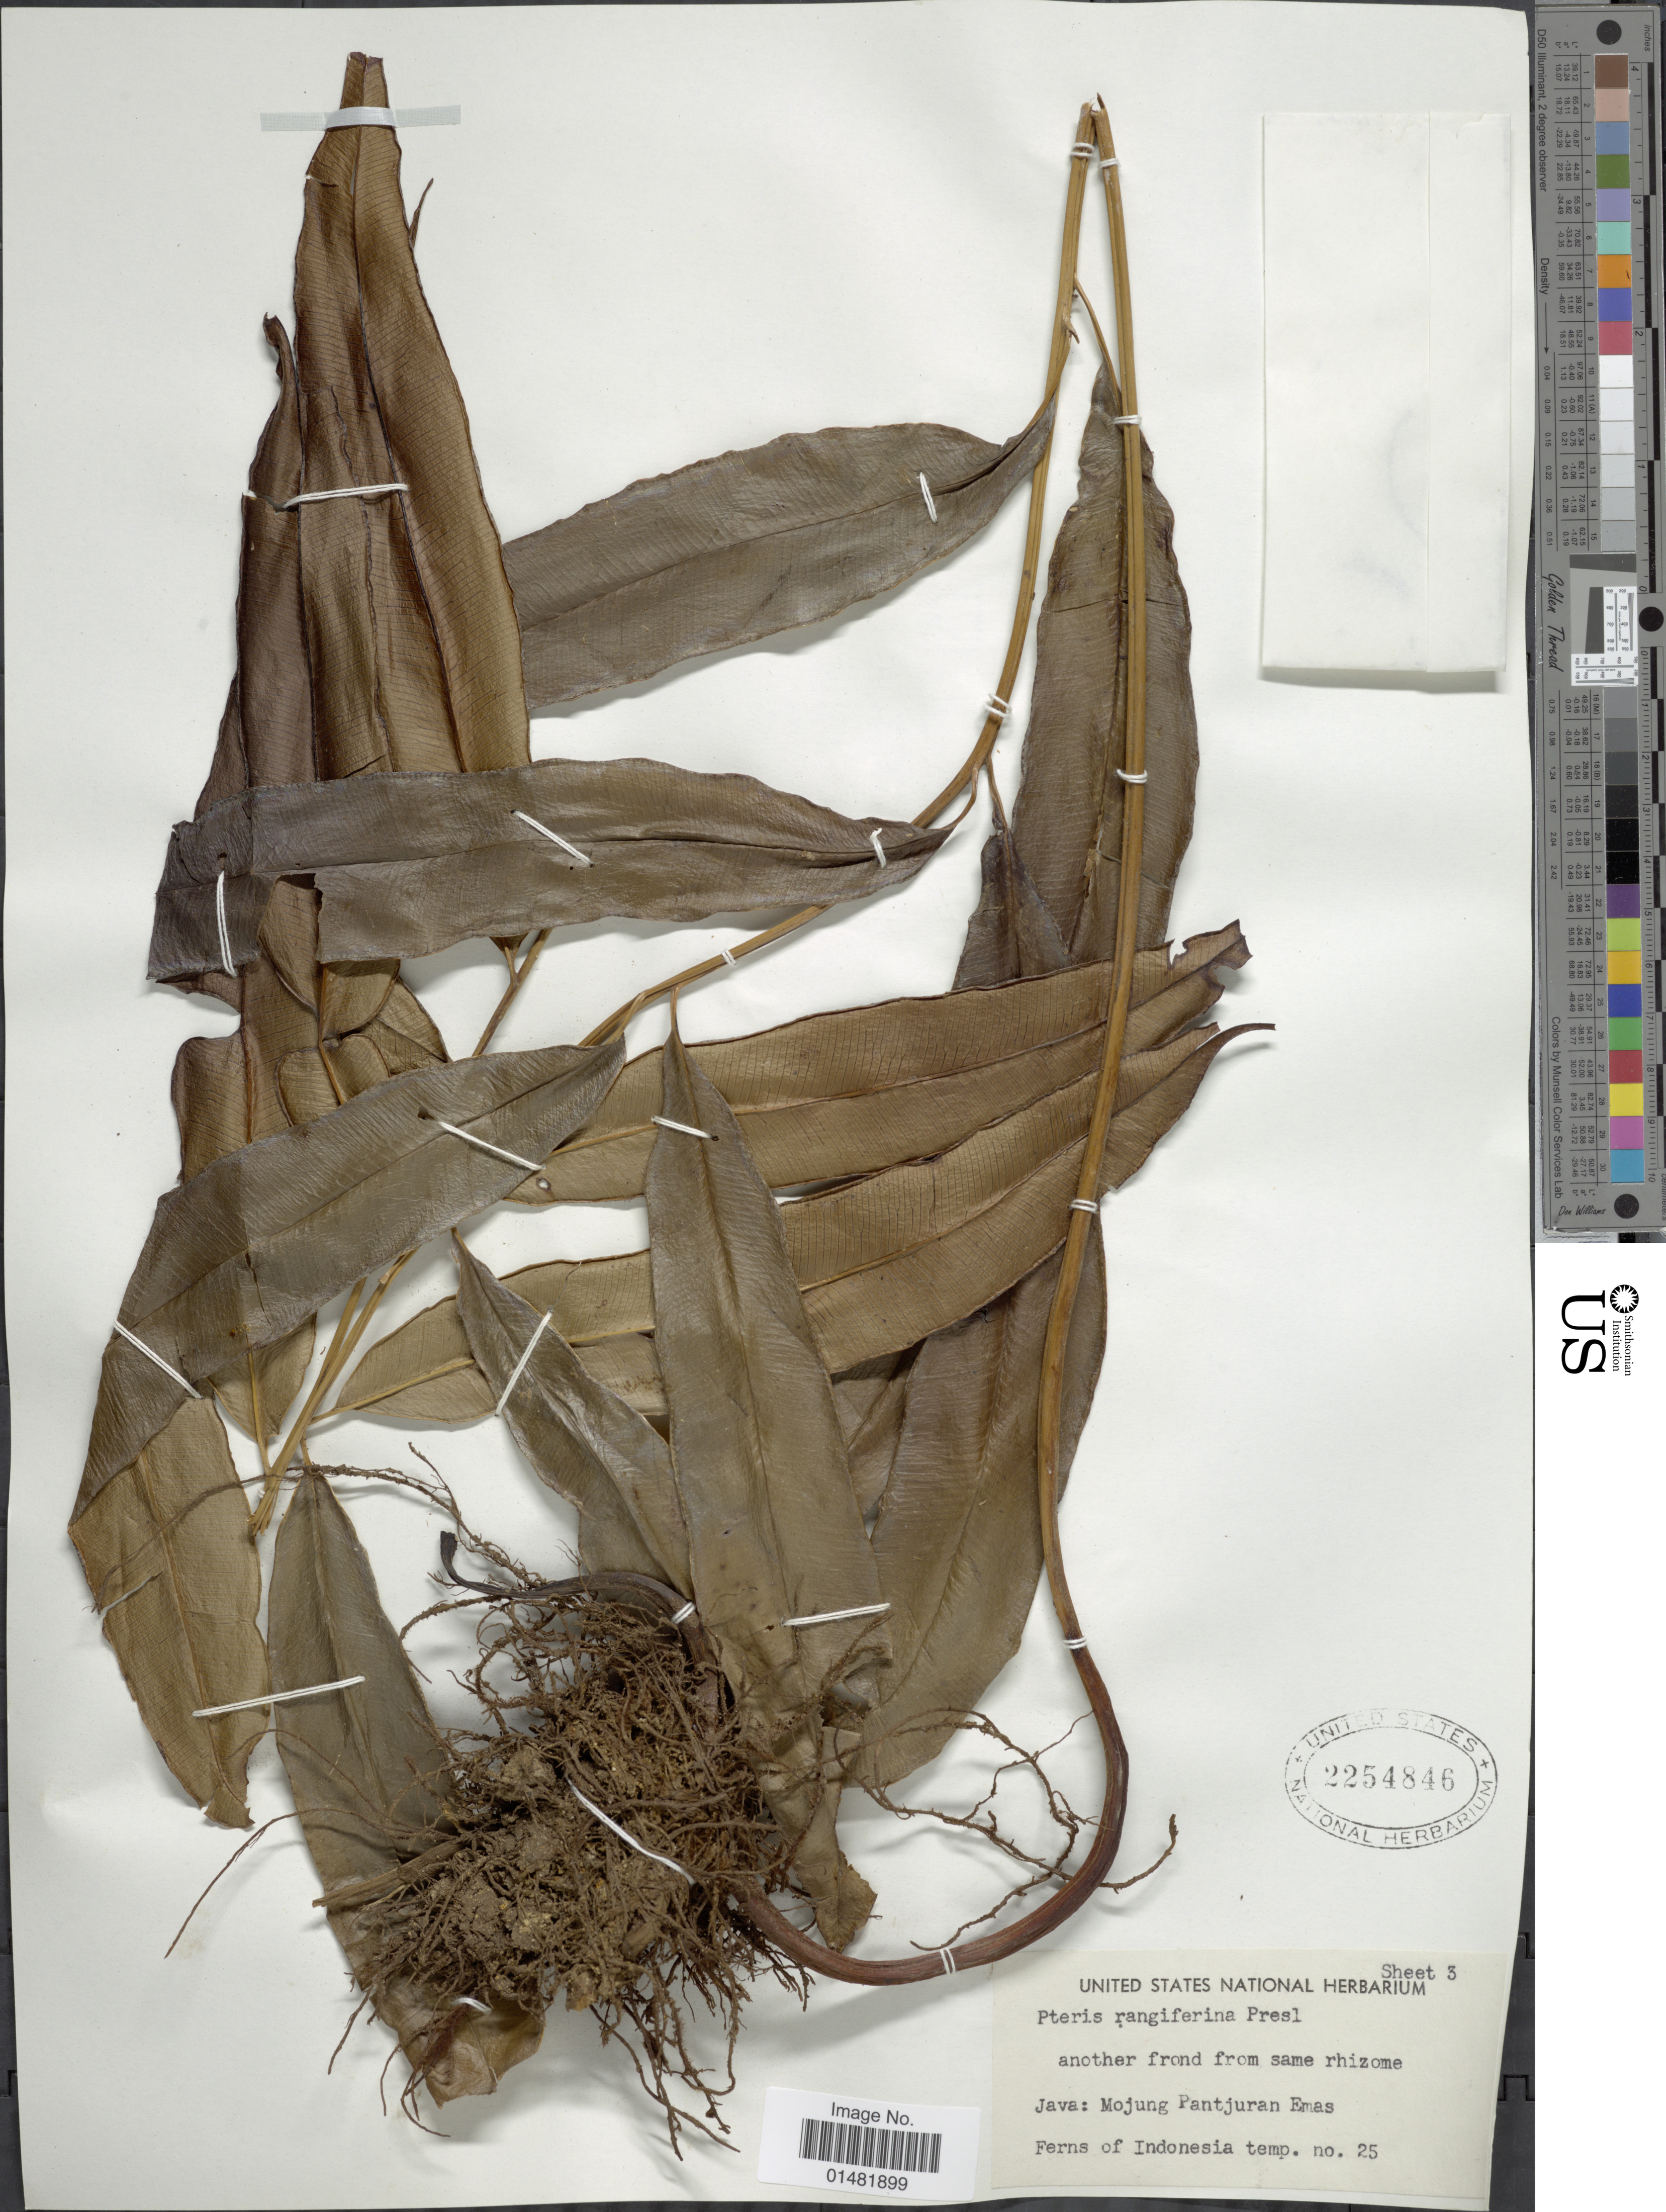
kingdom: Plantae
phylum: Tracheophyta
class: Polypodiopsida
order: Polypodiales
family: Pteridaceae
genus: Pteris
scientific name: Pteris rangiferina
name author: C. Presl ex Miq.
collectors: U.S. National Herbarium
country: Indonesia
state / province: Java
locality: Mojung Pantjuran Emas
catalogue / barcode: US 2254846